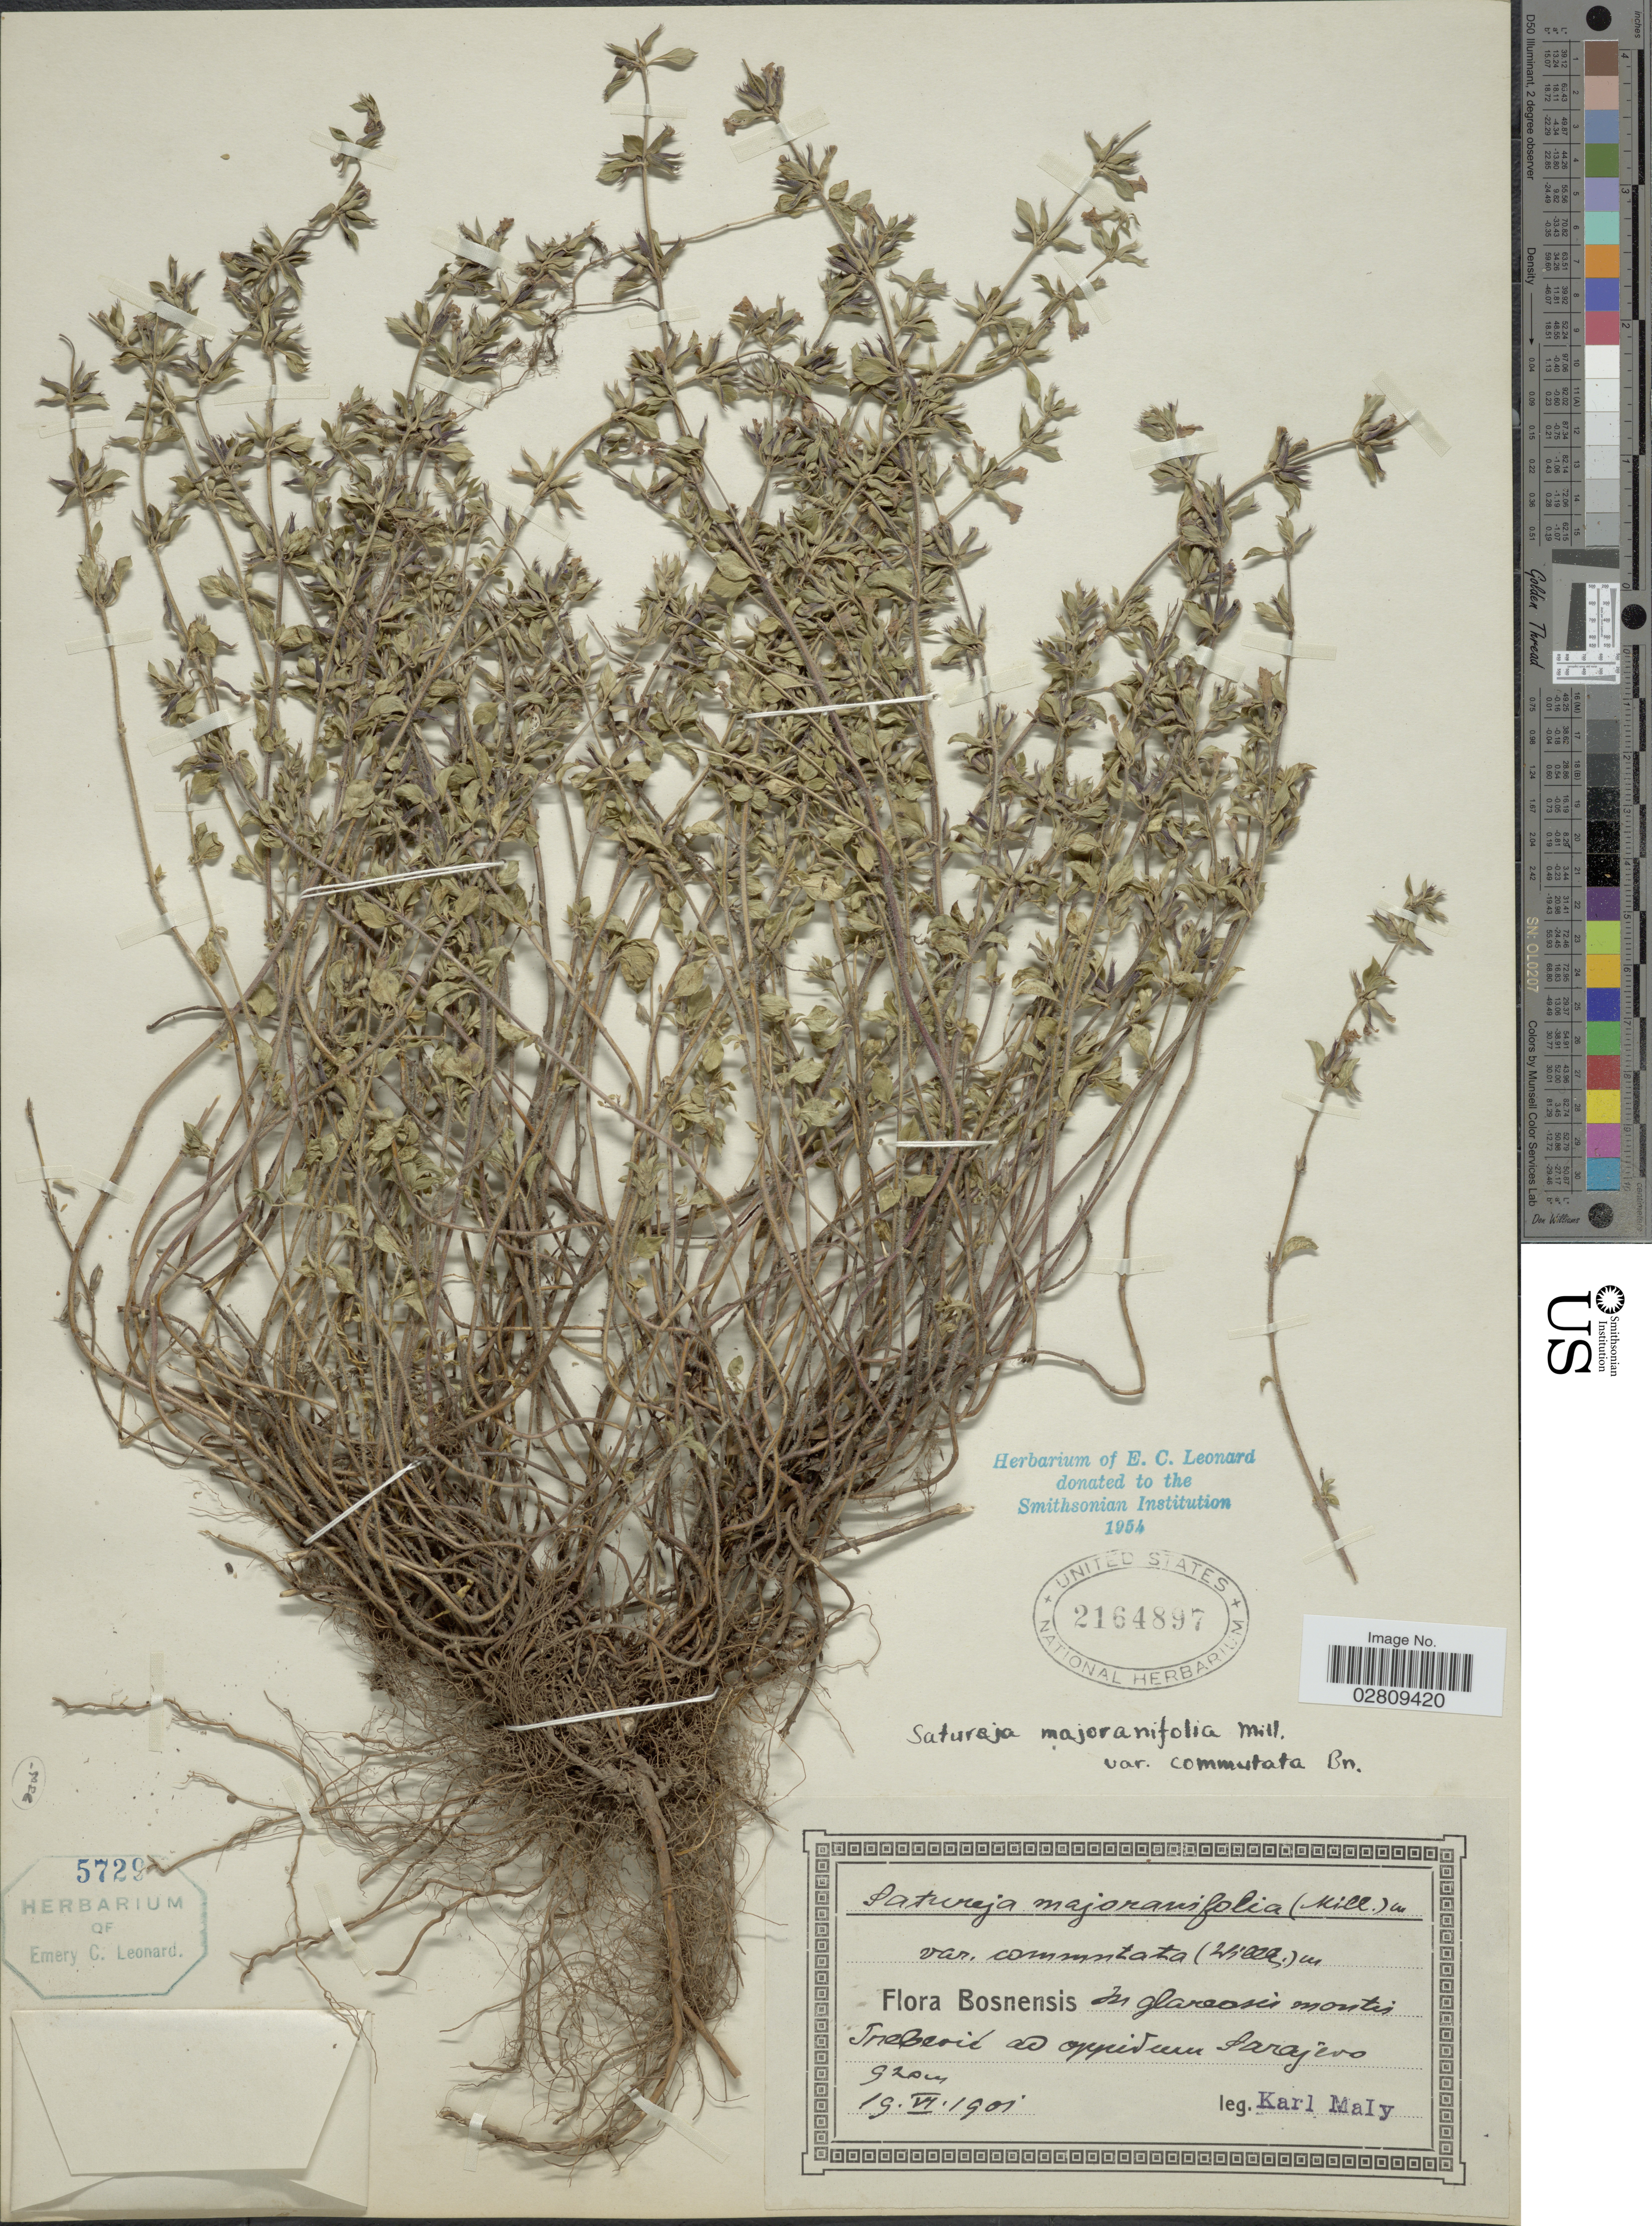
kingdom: Plantae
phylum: Tracheophyta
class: Magnoliopsida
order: Lamiales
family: Lamiaceae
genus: Satureja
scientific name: Satureja majoranifolia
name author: (Mill.) K. Malý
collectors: K. Malý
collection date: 1901-06-19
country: Bosnia and Herzegovina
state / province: Federation of B&H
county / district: Sarajevo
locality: Bosnensis. In glareosis montis Trebevic ad oppidum Sarajevo.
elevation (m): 920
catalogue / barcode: US 2164897